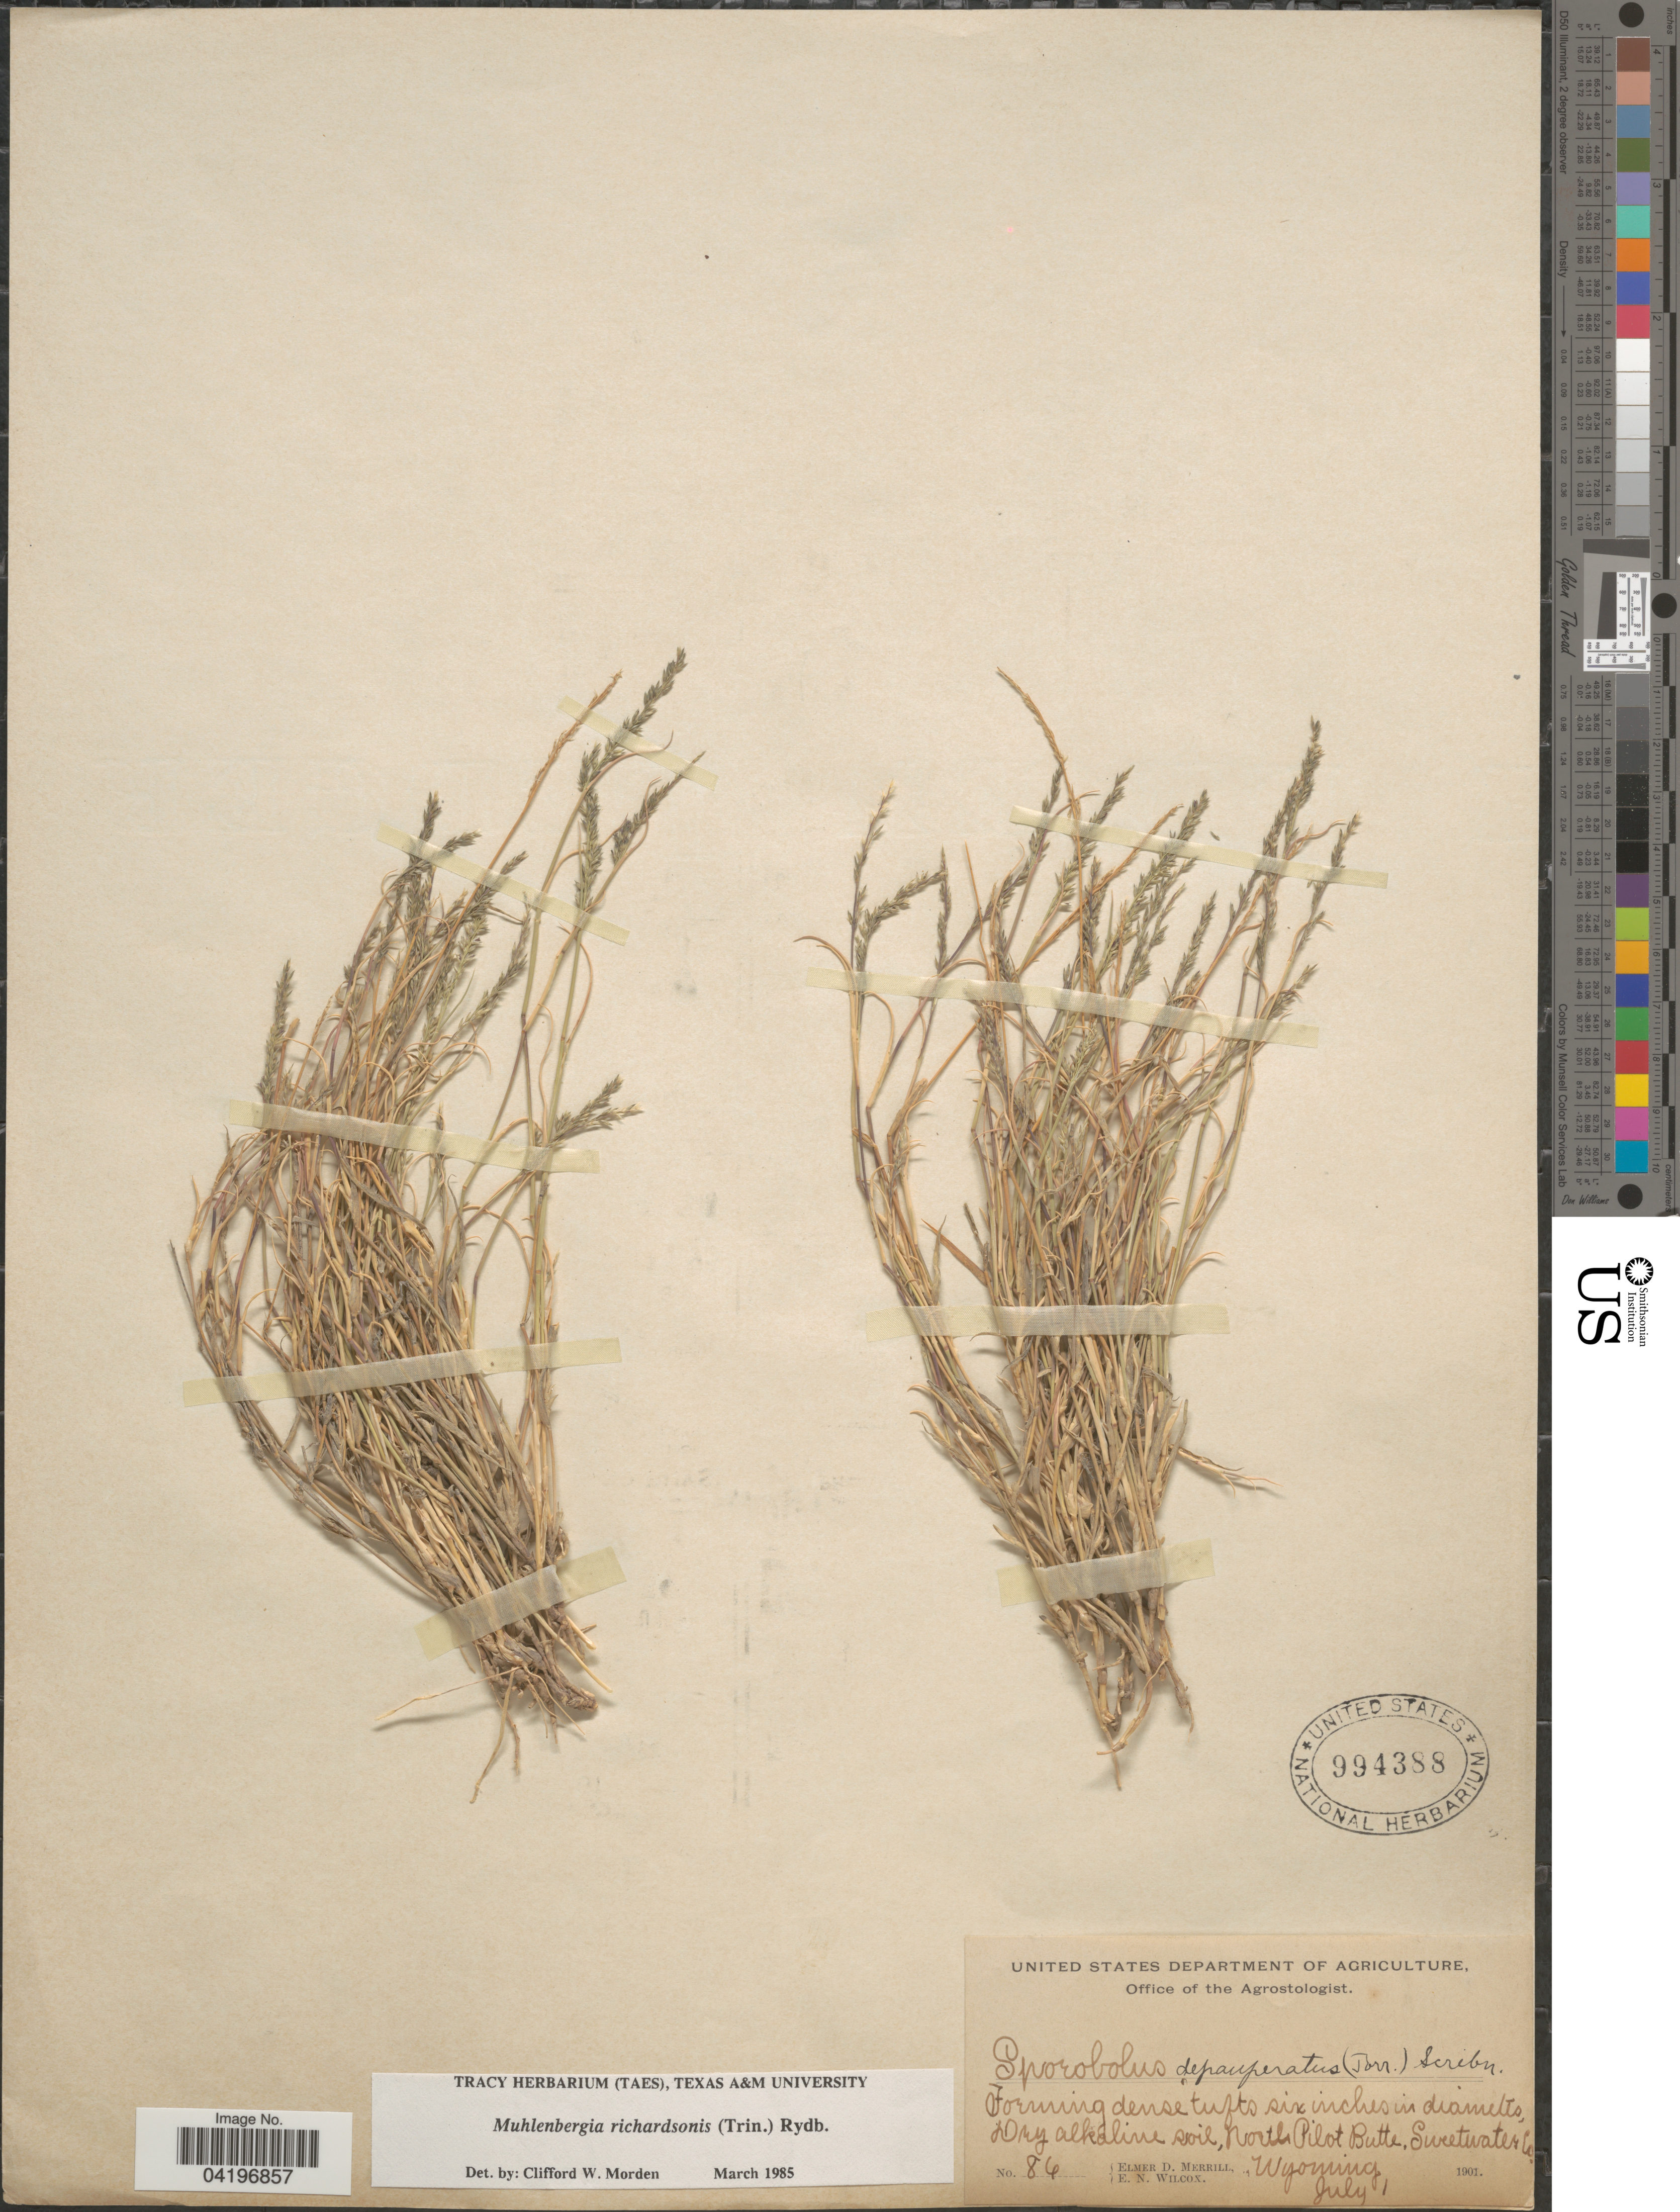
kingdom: Plantae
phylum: Tracheophyta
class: Liliopsida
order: Poales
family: Poaceae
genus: Muhlenbergia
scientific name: Muhlenbergia richardsonis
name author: (Trin.) Rydb.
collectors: E. D. Merrill & E. Wilcox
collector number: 86*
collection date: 1901-07-01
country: United States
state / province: Wyoming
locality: North Pilot Butte, Sweetwater Co.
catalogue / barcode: US 994388